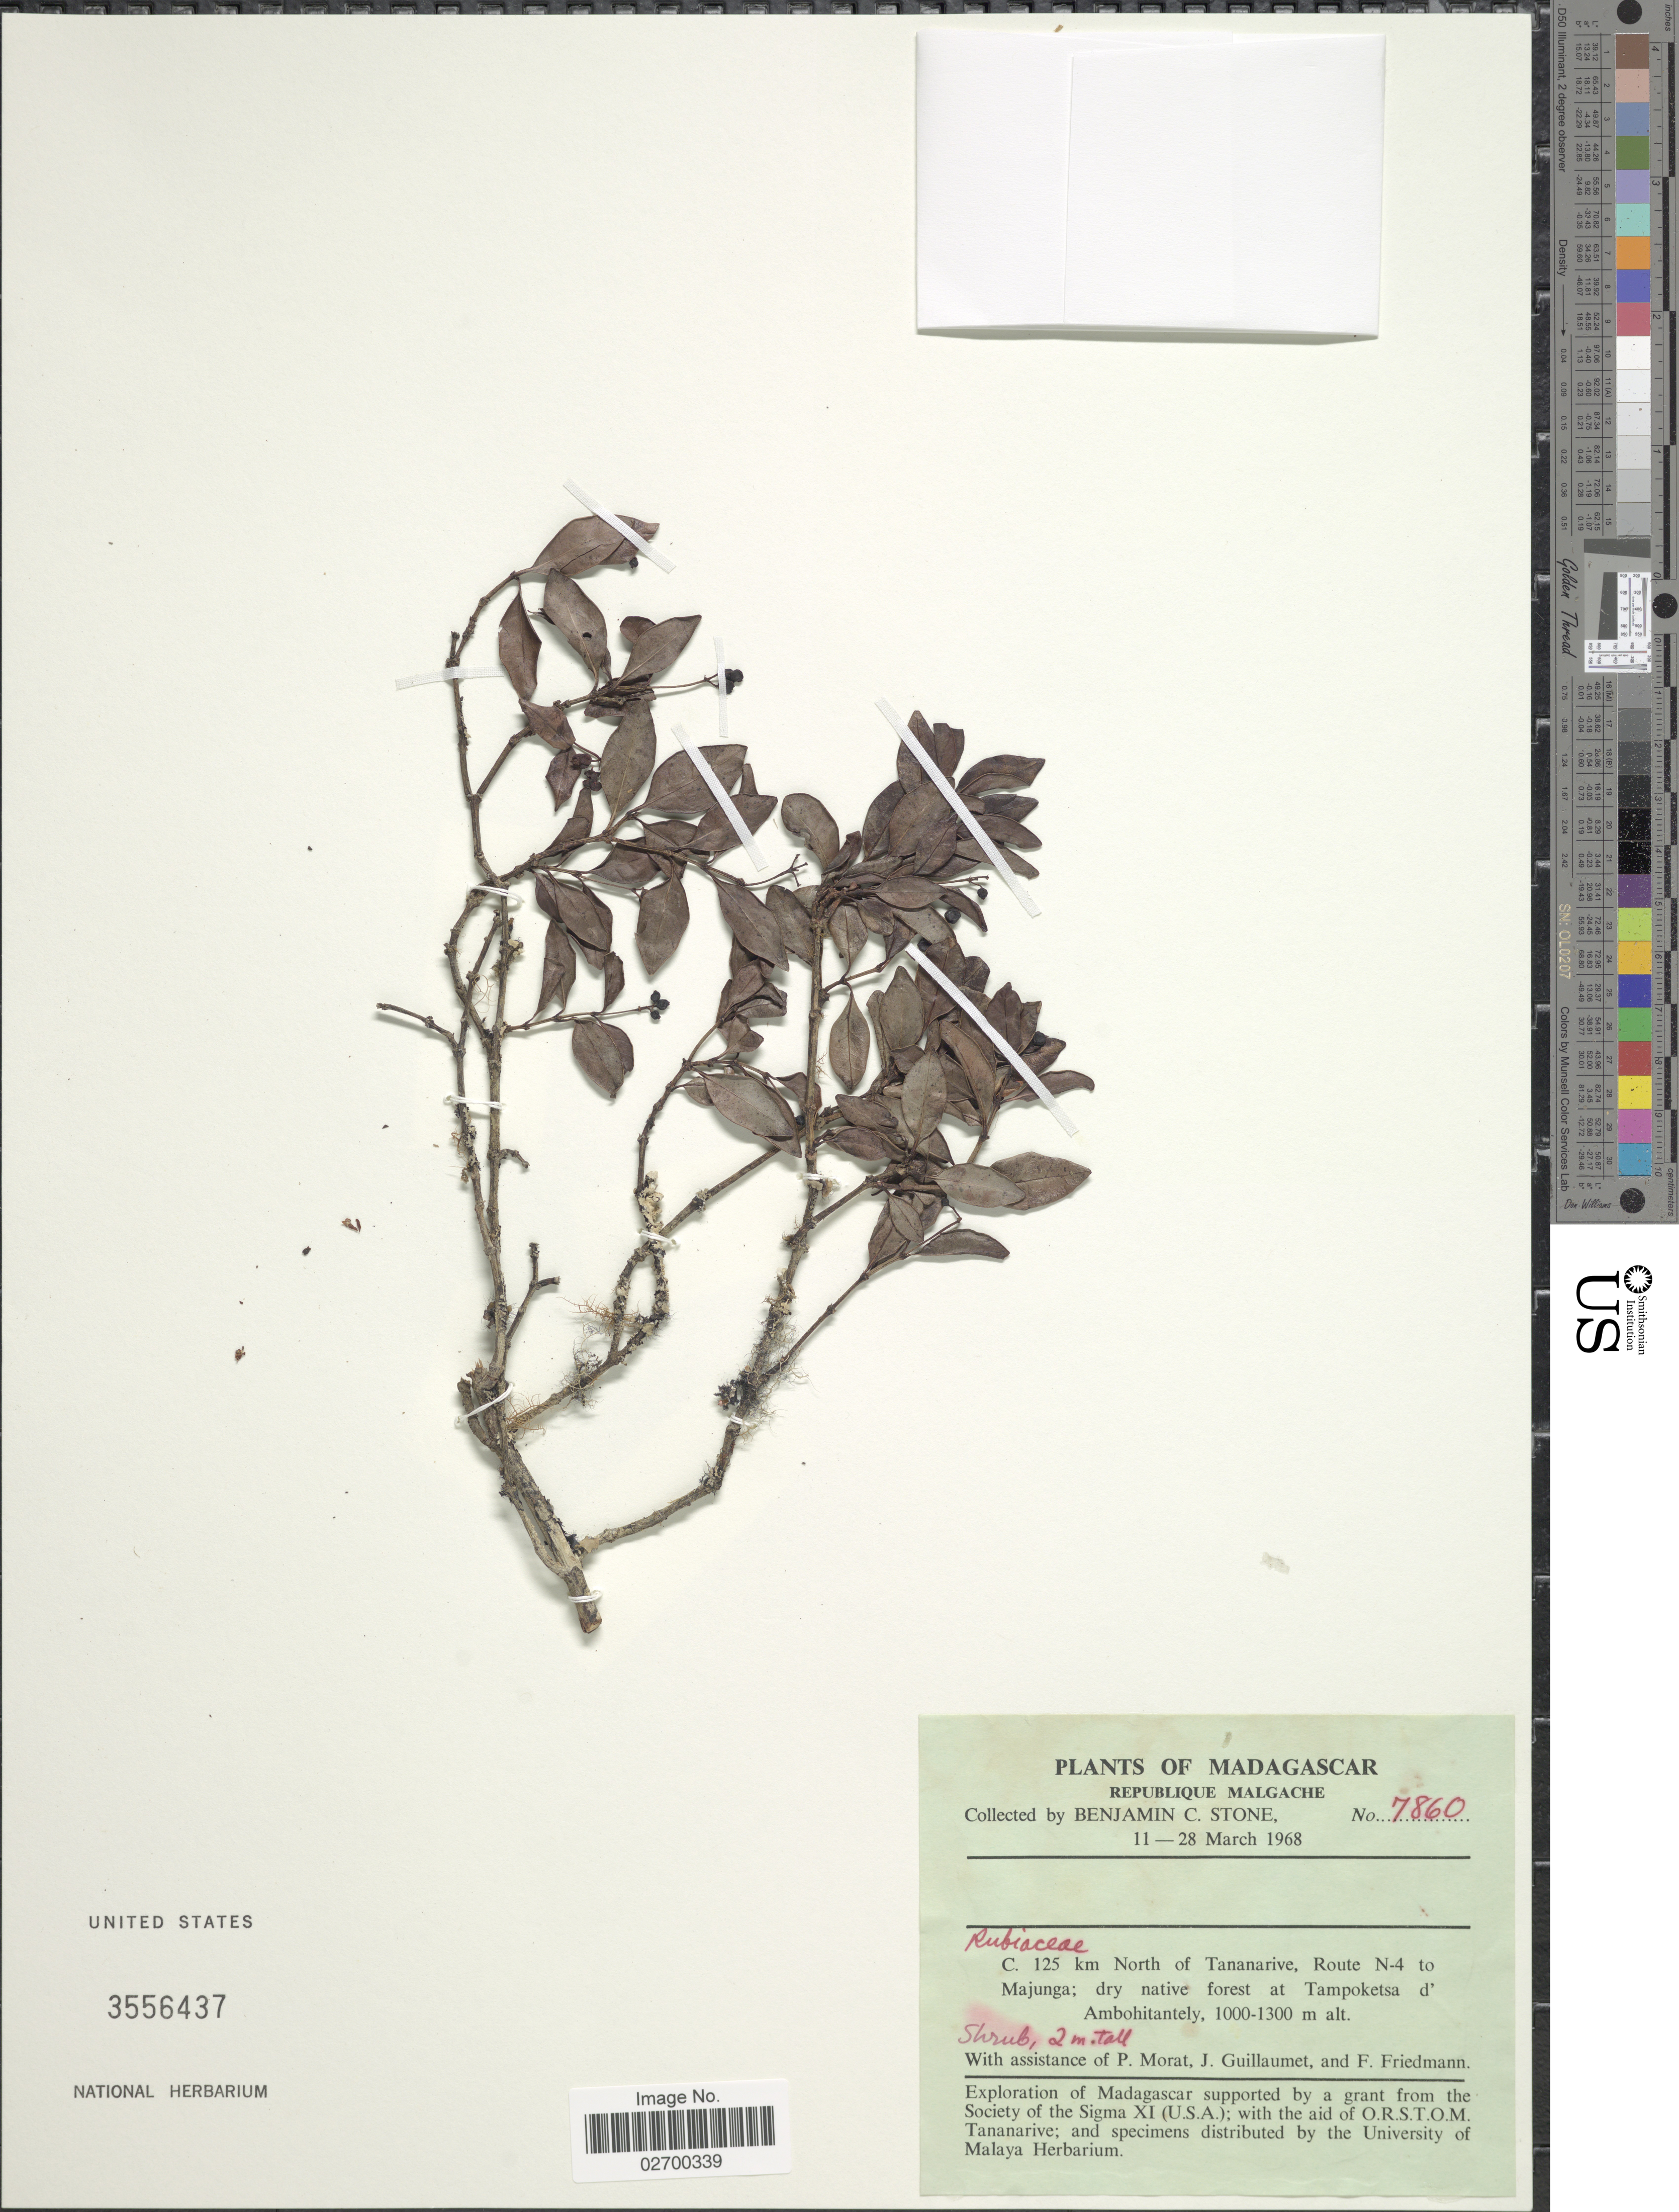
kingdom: Plantae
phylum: Tracheophyta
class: Magnoliopsida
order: Gentianales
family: Rubiaceae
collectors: B. C. Stone, P. Morat, J. Guillaumet & F. Friedmann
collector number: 7860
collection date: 1968-03-11/1968-03-28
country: Madagascar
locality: C. 125 km North of Tananarive, Route N-4 to Majunga; dry native forest at Tampoketsa d'Ambohitantely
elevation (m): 1000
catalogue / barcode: US 3556437